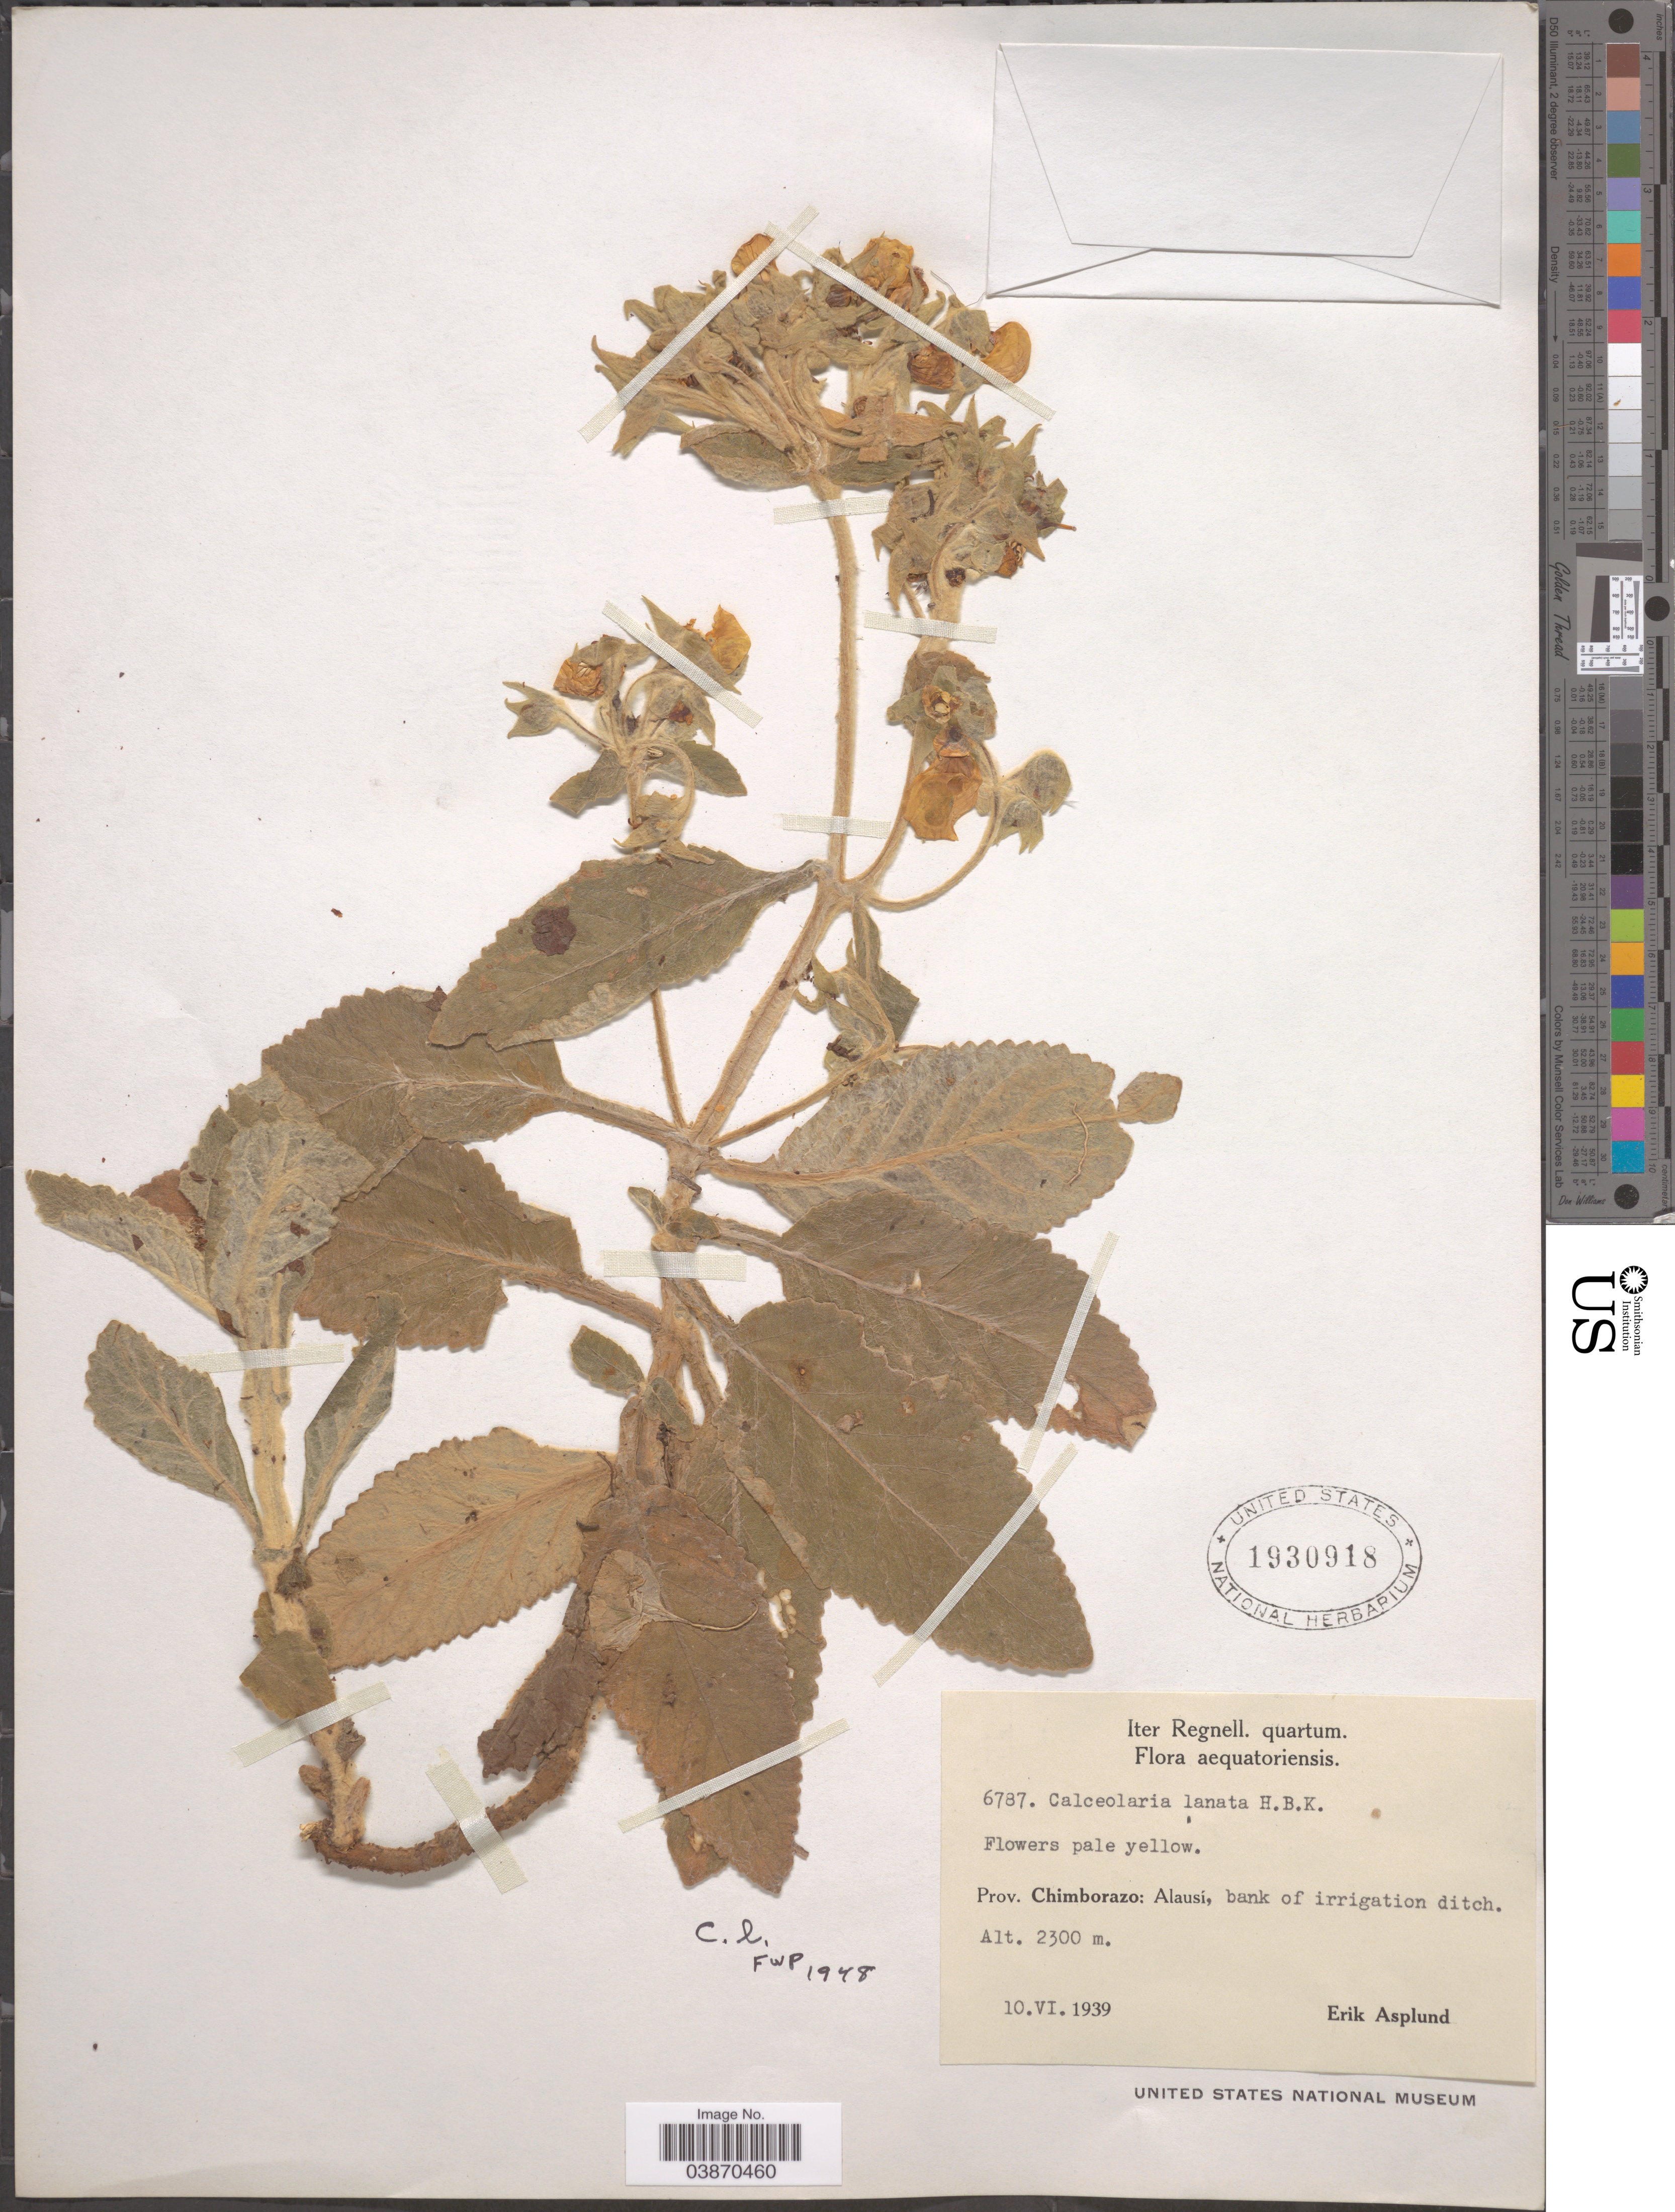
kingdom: Plantae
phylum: Tracheophyta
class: Magnoliopsida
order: Lamiales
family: Calceolariaceae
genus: Calceolaria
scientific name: Calceolaria lanata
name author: Kunth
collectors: E. Asplund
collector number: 6787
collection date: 1939-06-10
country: Ecuador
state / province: Chimborazo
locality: Alausí, bank of irrigation ditch.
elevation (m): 2300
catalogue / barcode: US 1930918